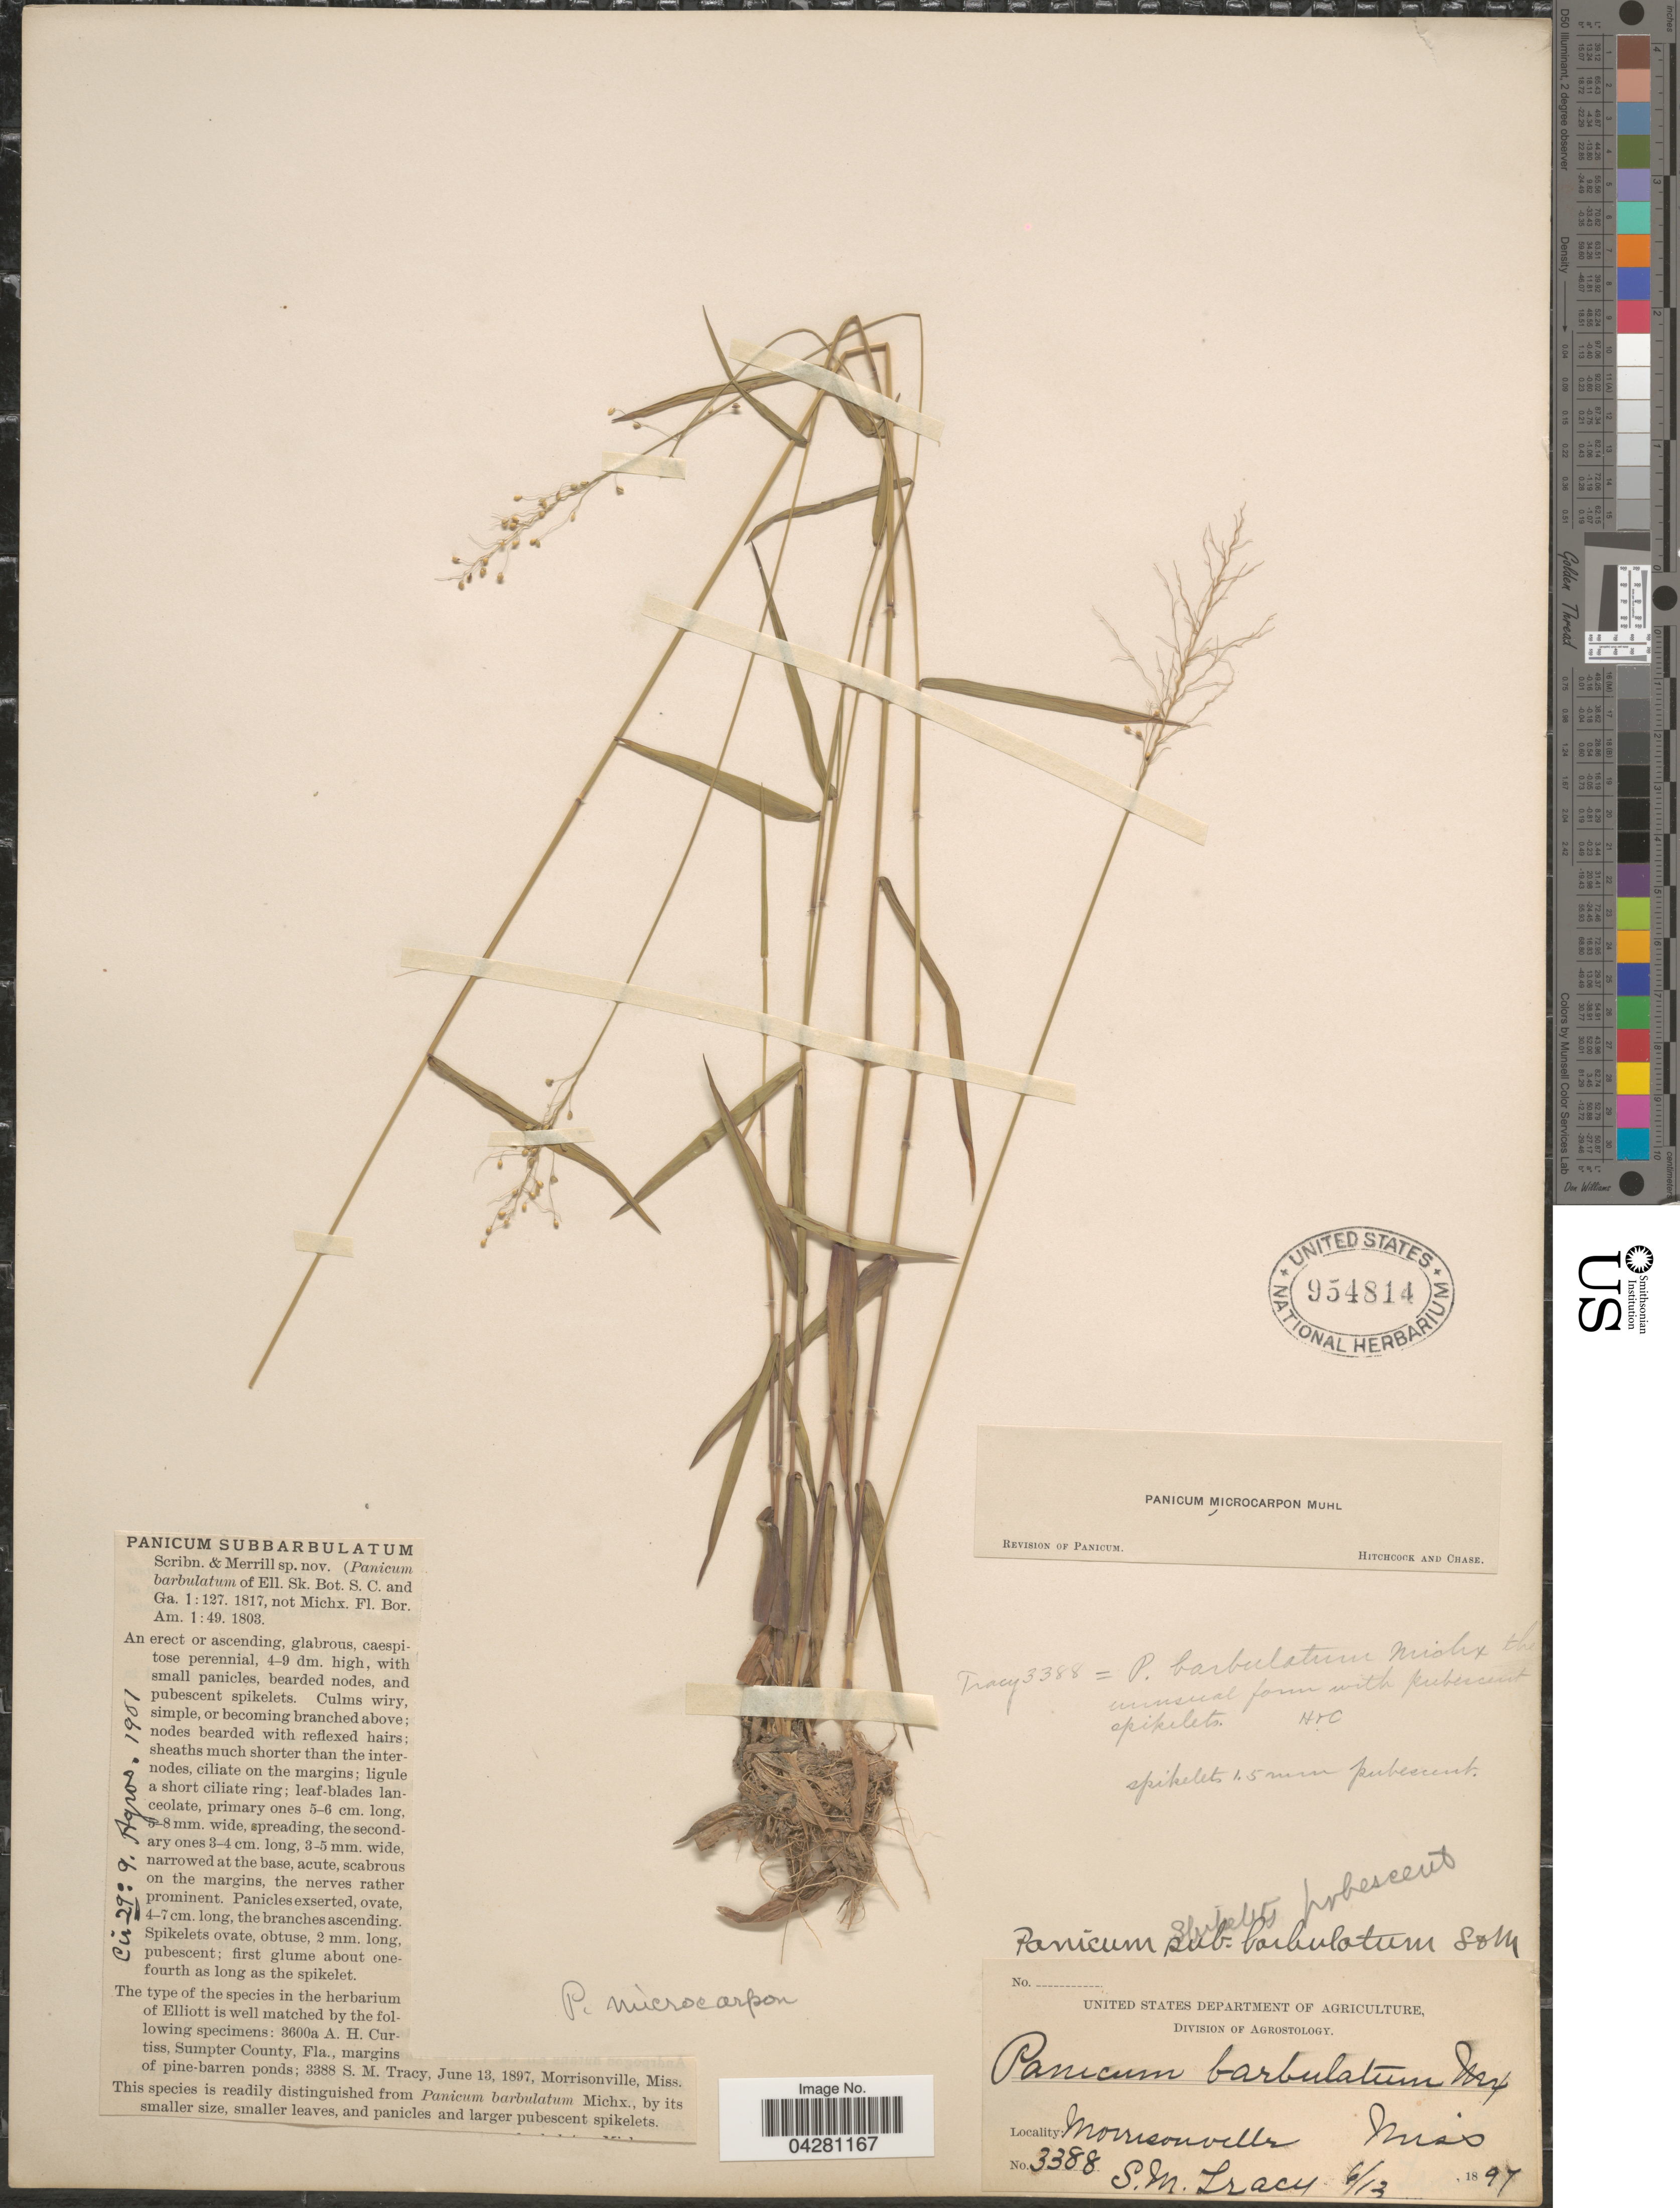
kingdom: Plantae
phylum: Tracheophyta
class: Liliopsida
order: Poales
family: Poaceae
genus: Dichanthelium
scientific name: Dichanthelium dichotomum var. dichotomum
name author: (L.) Gould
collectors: S. M. Tracy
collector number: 3388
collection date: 1897-06-13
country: United States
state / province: Mississippi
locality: Morrisonville.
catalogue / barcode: US 954814